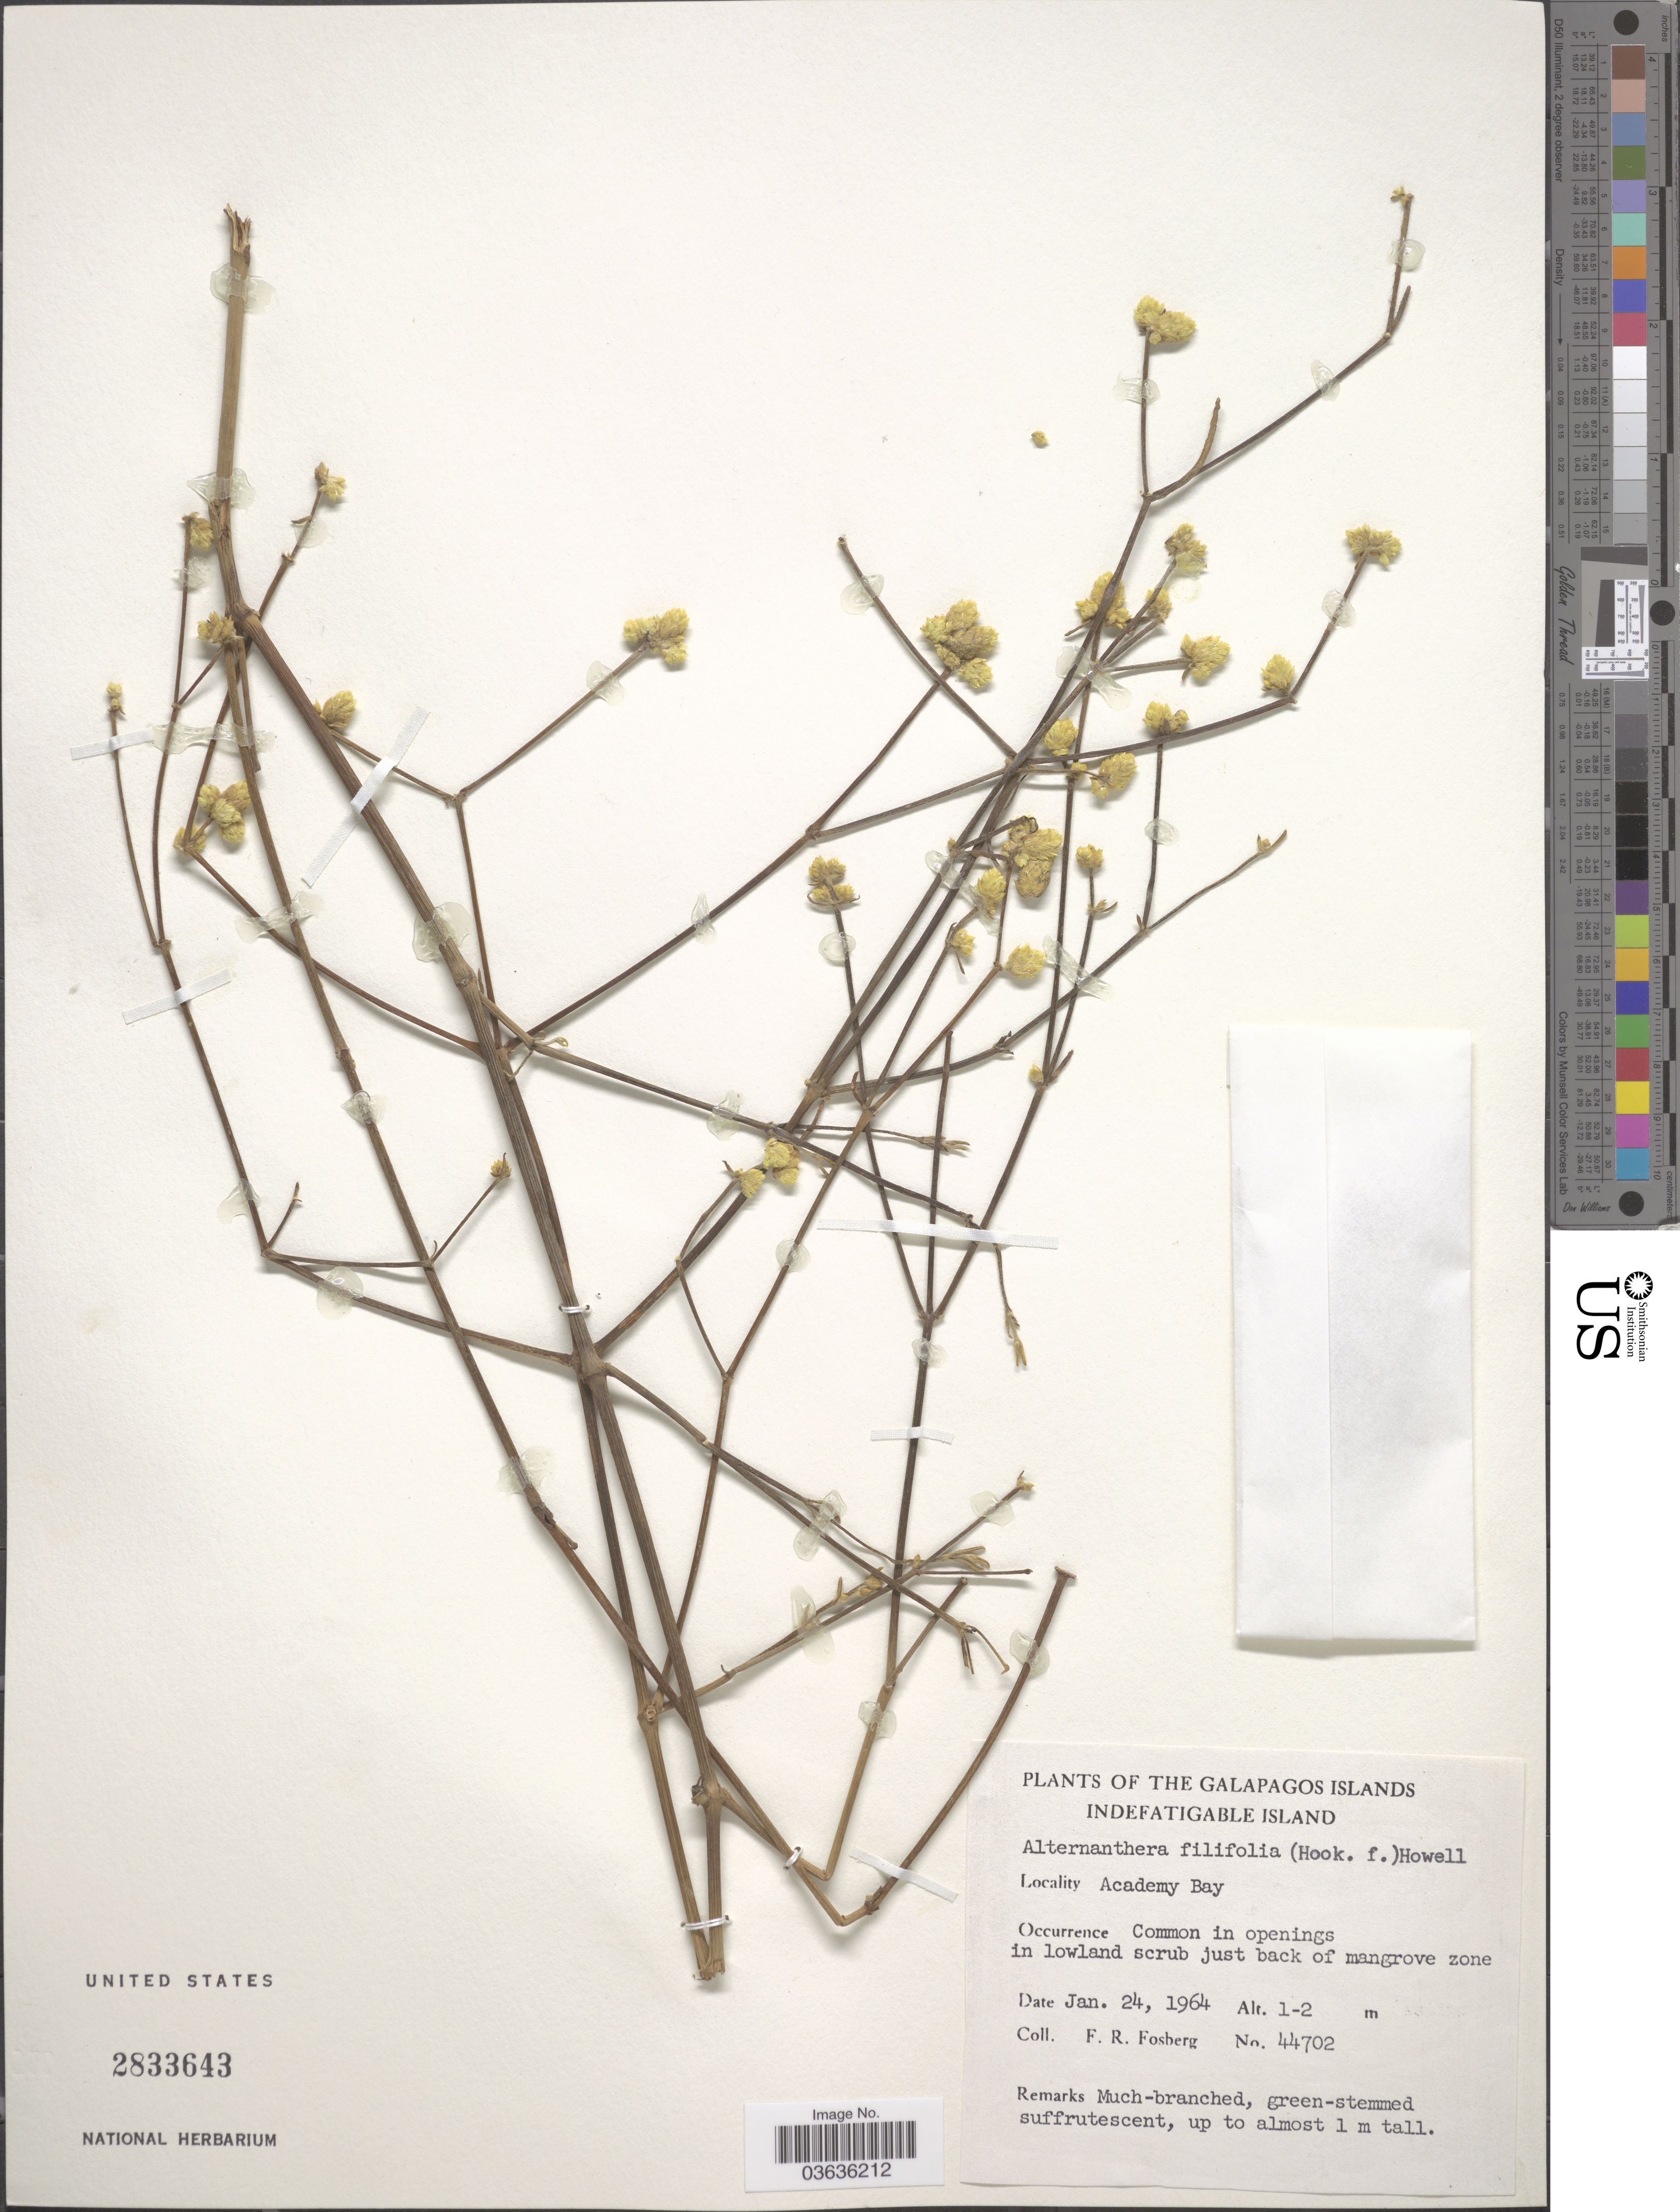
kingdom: Plantae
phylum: Tracheophyta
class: Magnoliopsida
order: Caryophyllales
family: Amaranthaceae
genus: Alternanthera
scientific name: Alternanthera filifolia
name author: (Hook. f.) J.T. Howell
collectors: F. R. Fosberg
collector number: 44702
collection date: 1964-01-24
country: Ecuador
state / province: Colón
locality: The Galapagos Islands. Indefatigable Island. Academy Bay.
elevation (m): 1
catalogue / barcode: US 2833643